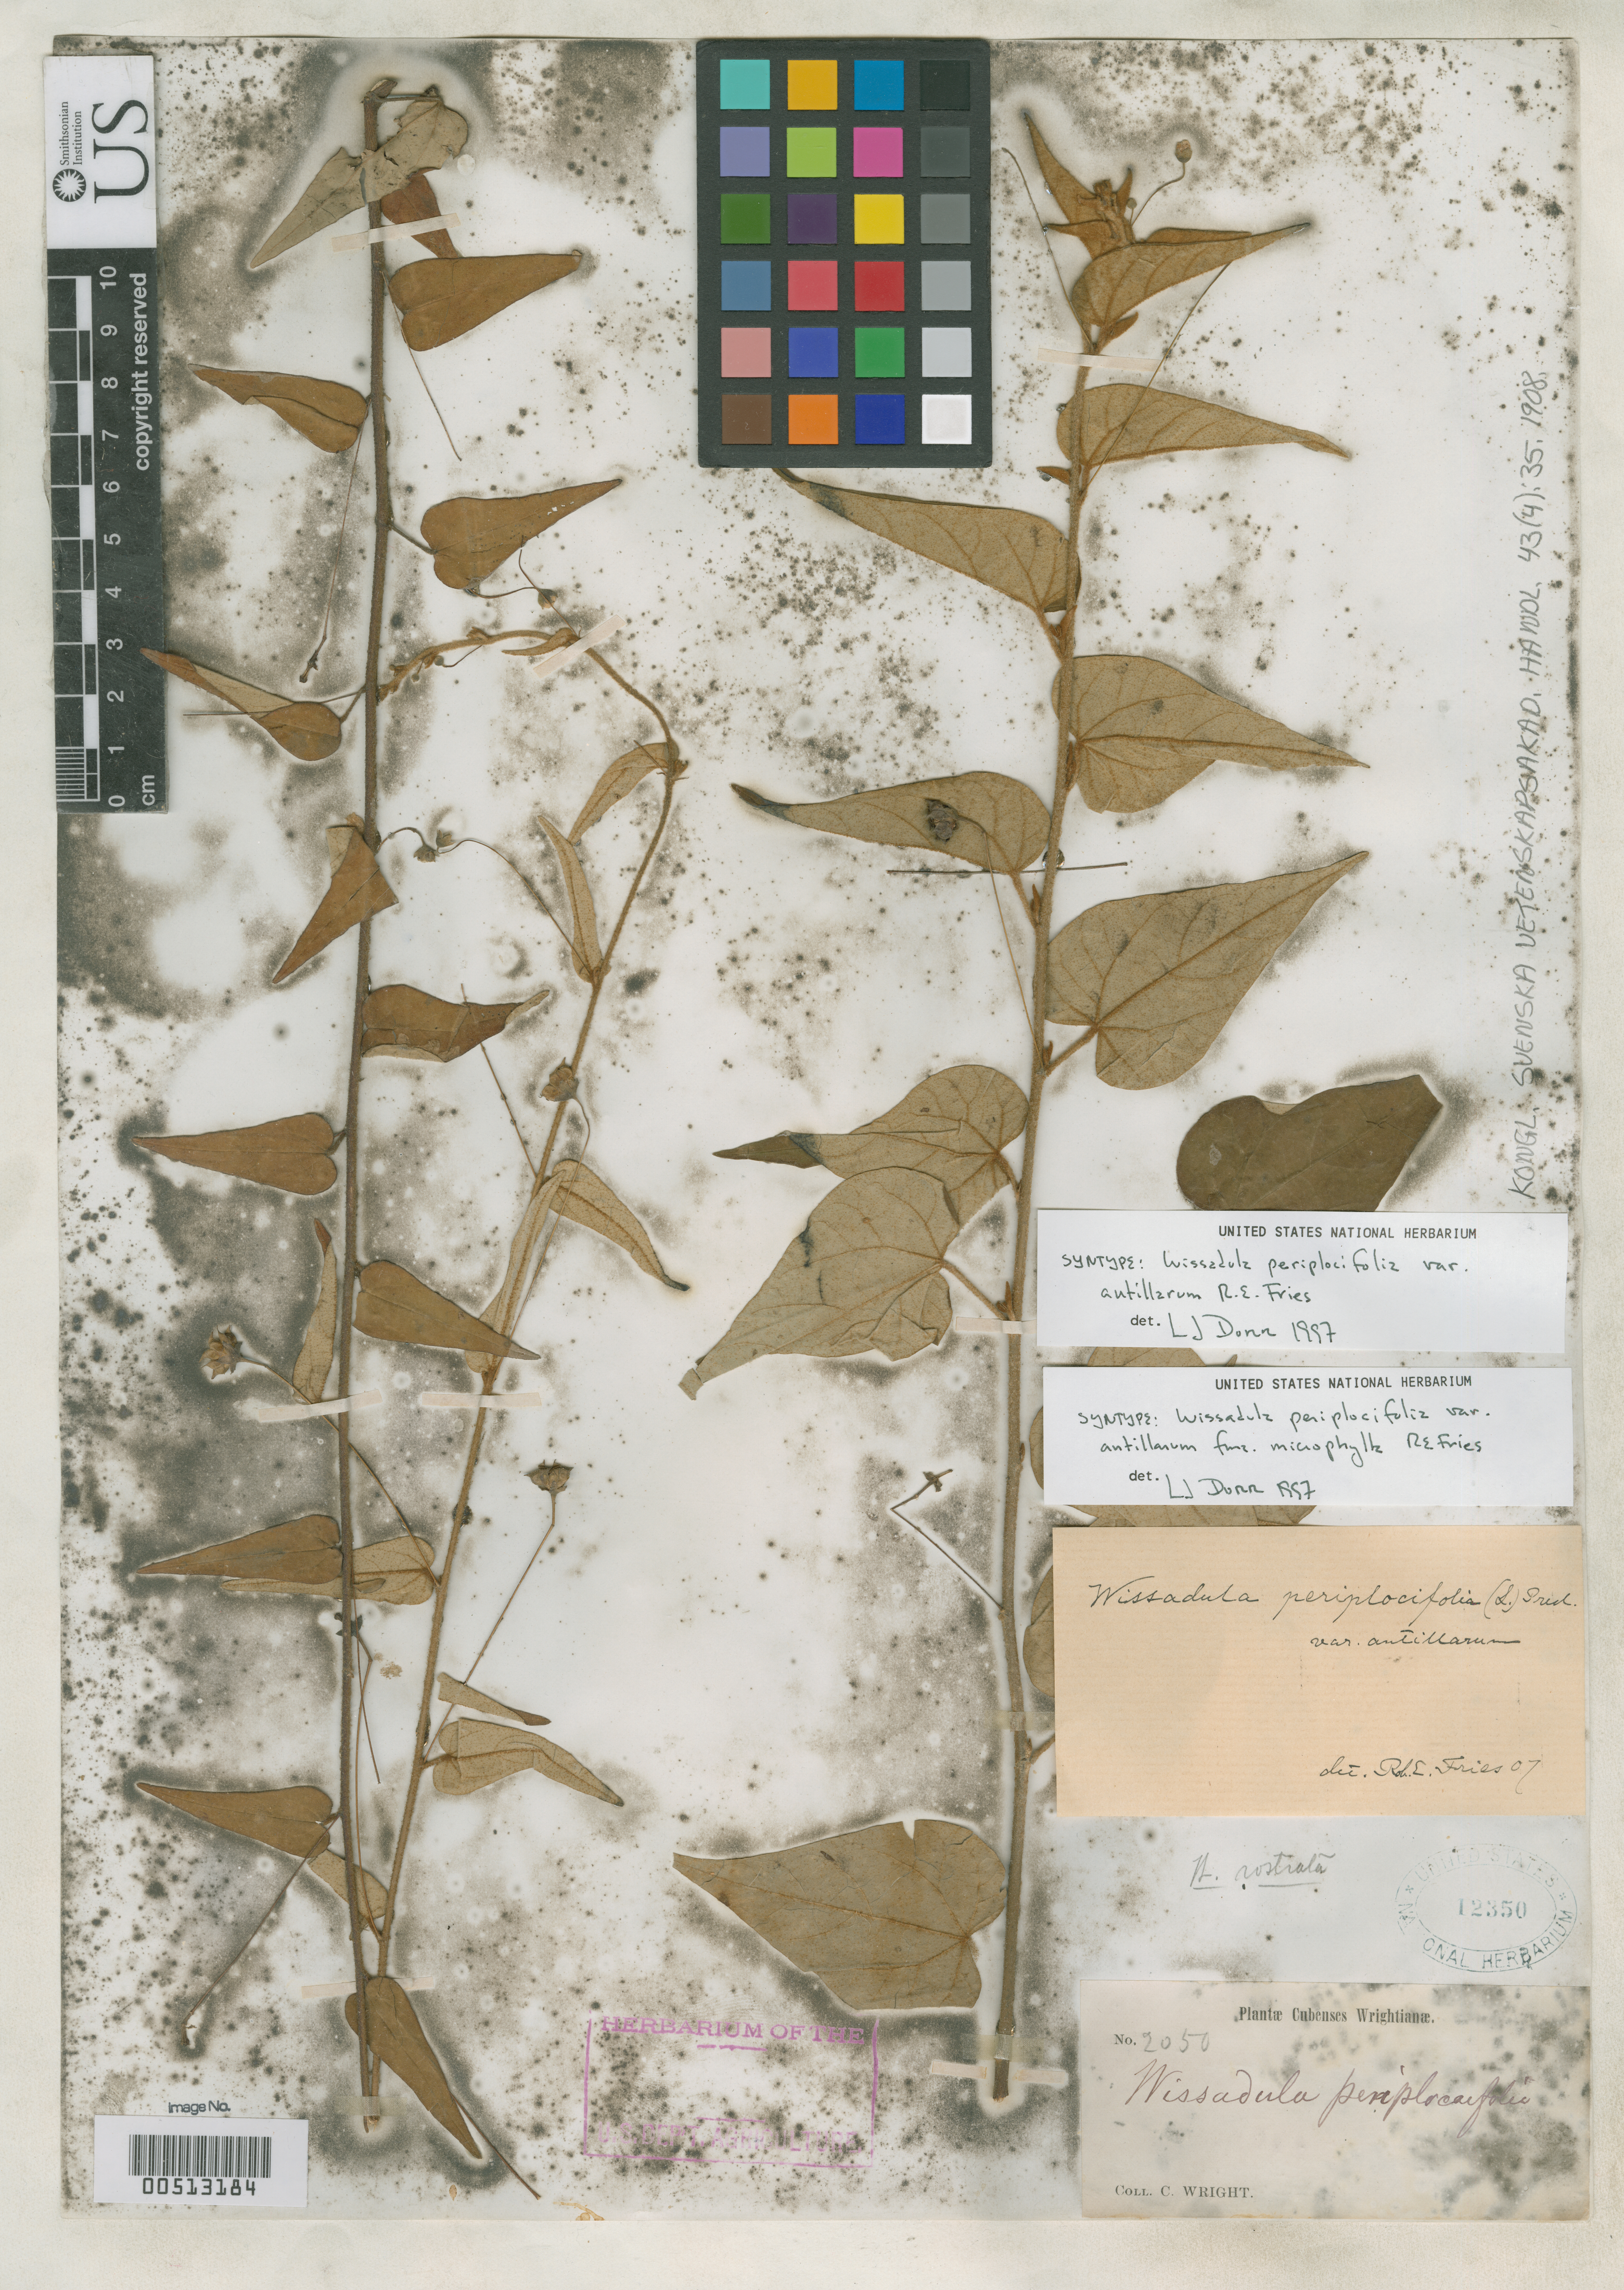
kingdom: Plantae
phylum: Tracheophyta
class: Magnoliopsida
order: Malvales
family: Malvaceae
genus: Wissadula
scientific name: Wissadula periplocifolia f. microphylla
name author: R.E. Fr.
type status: Syntype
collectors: C. Wright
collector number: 2050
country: Cuba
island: Greater Antilles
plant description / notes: Wissadula periplocifolia var. antillarum R.E. Fr. described without type designated; includes 2 formae (f. microphylla, f. macrophylla), neither identified as the typical form.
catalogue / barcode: US 12350